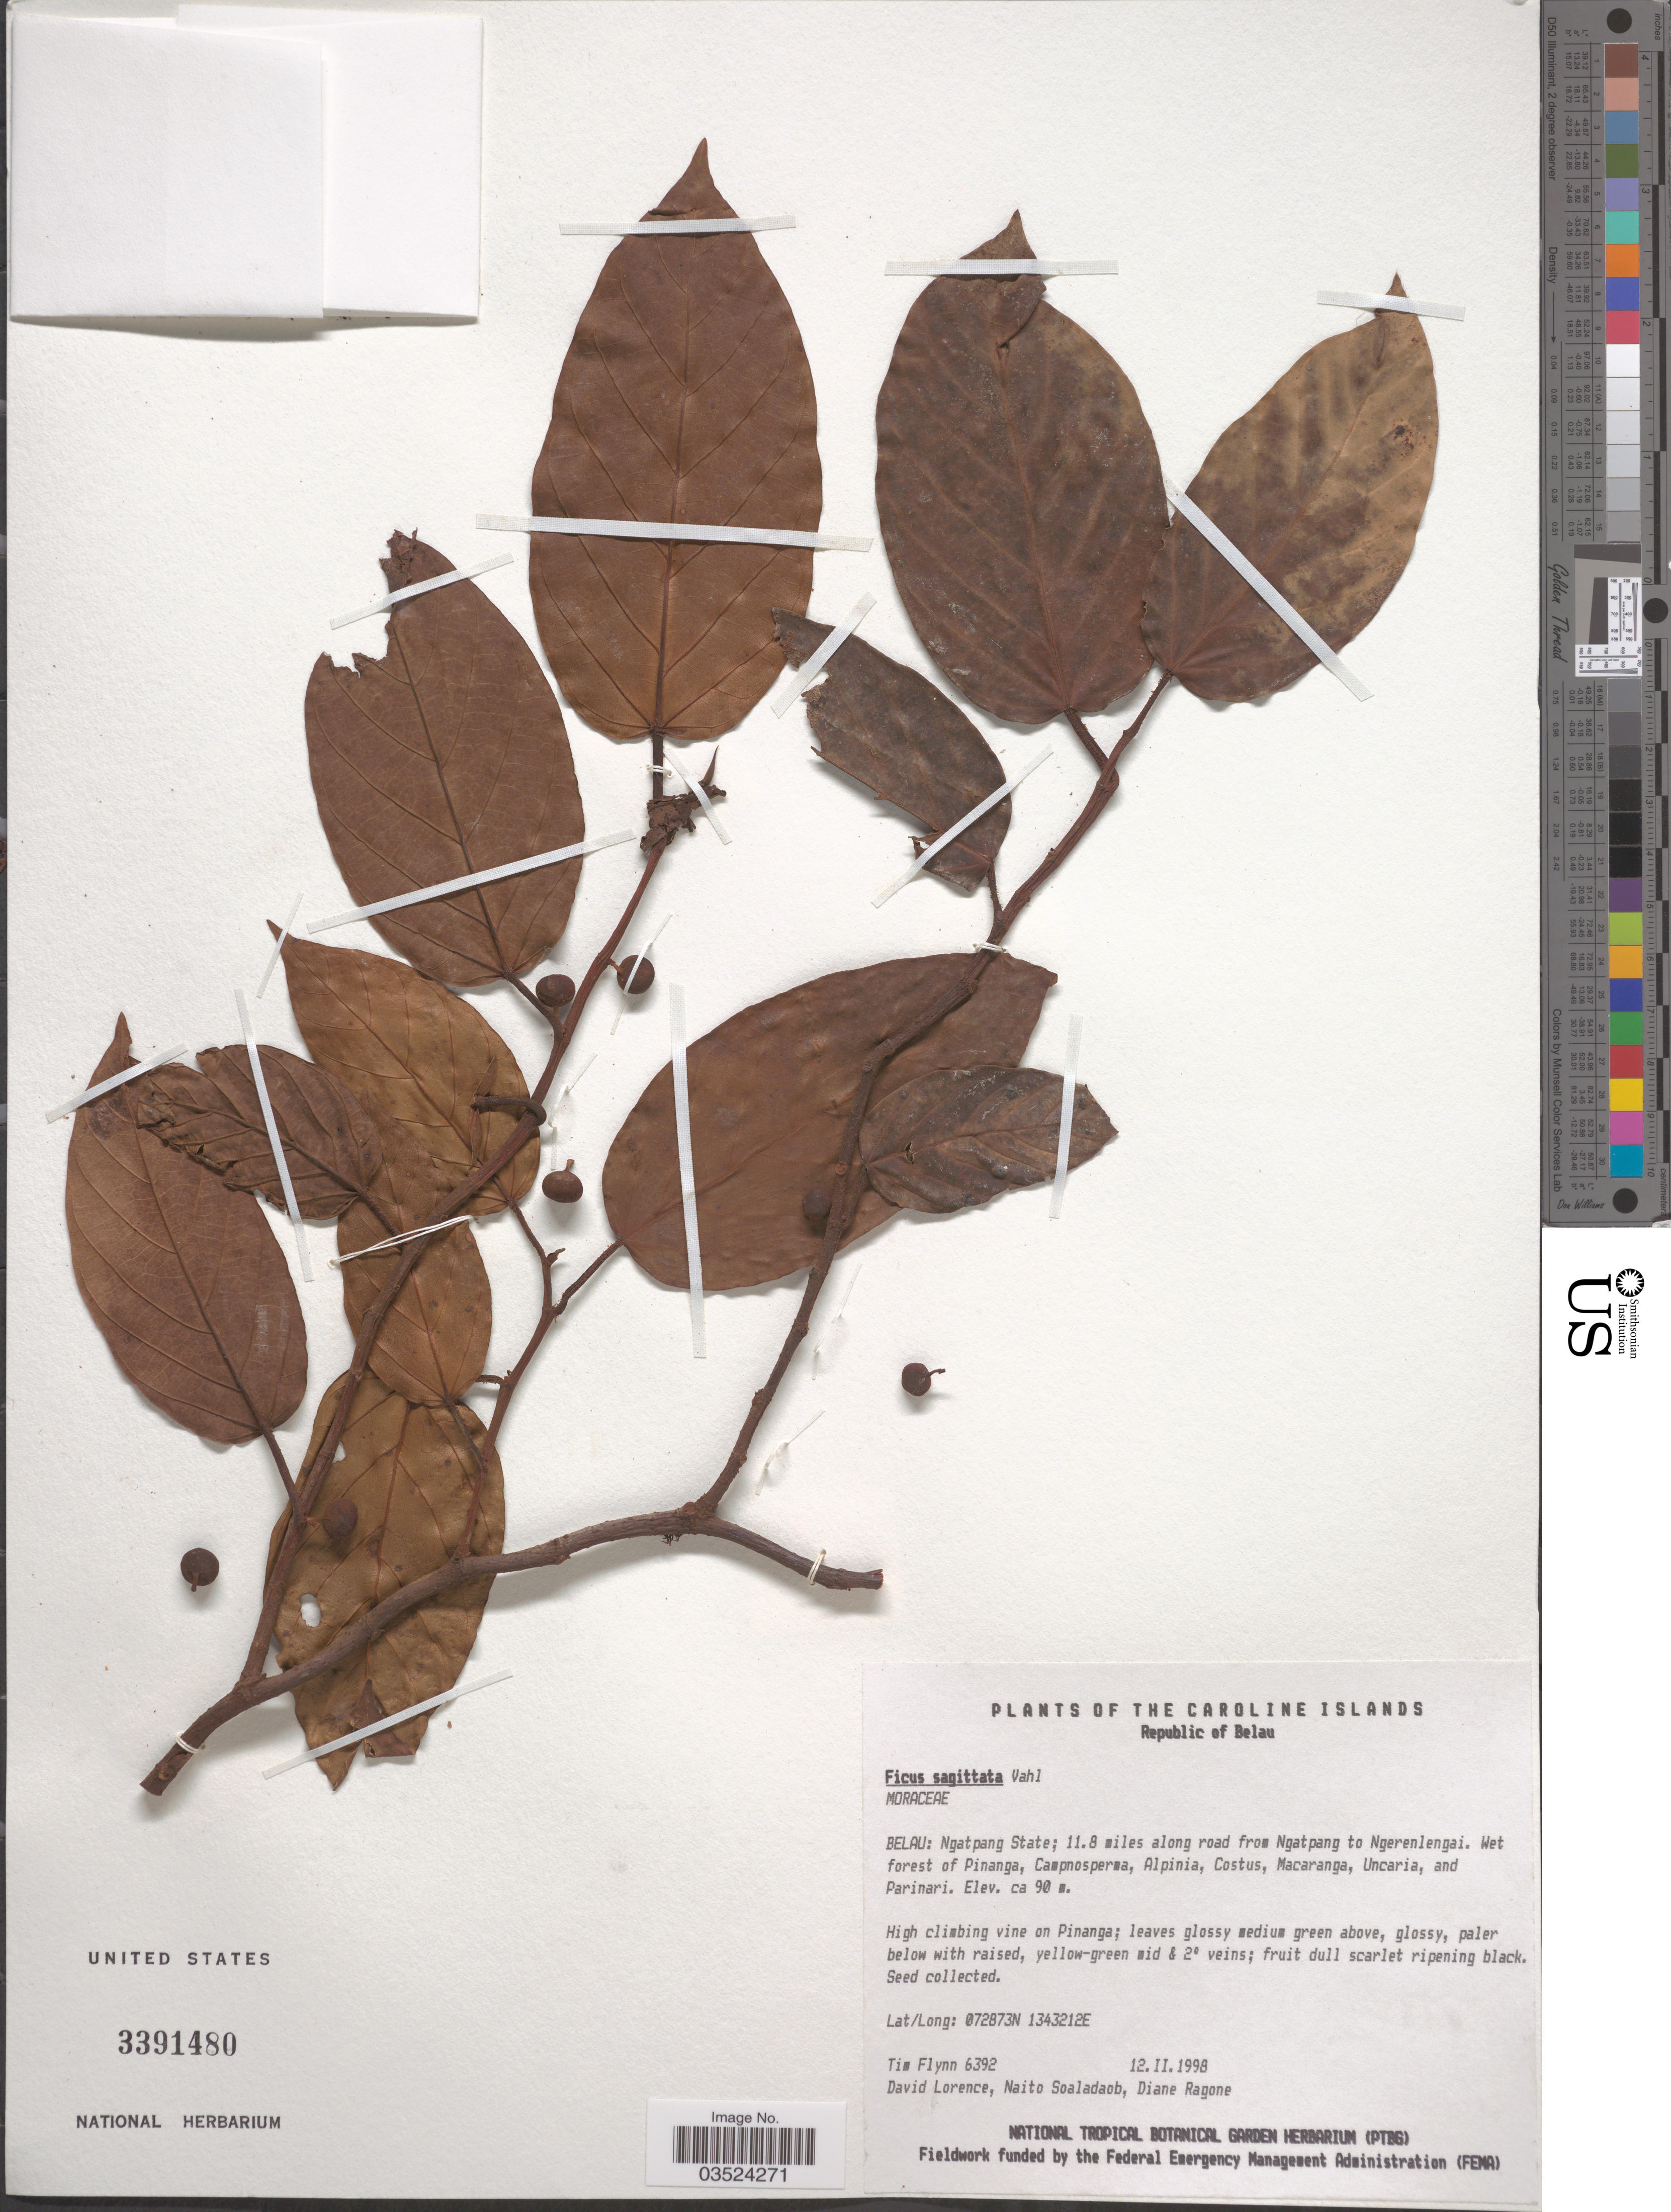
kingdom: Plantae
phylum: Tracheophyta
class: Magnoliopsida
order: Rosales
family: Moraceae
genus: Ficus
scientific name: Ficus sagittata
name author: Vahl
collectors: T. W. Flynn, D. Lorence, N. Soaladaob & D. Ragone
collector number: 6392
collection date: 1998-02-12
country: Palau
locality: The Caroline Islands. Republic of Belau. Ngatpang State; 11.8 miles along road from Ngatpang to Ngerenlengai.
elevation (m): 90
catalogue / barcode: US 3391480